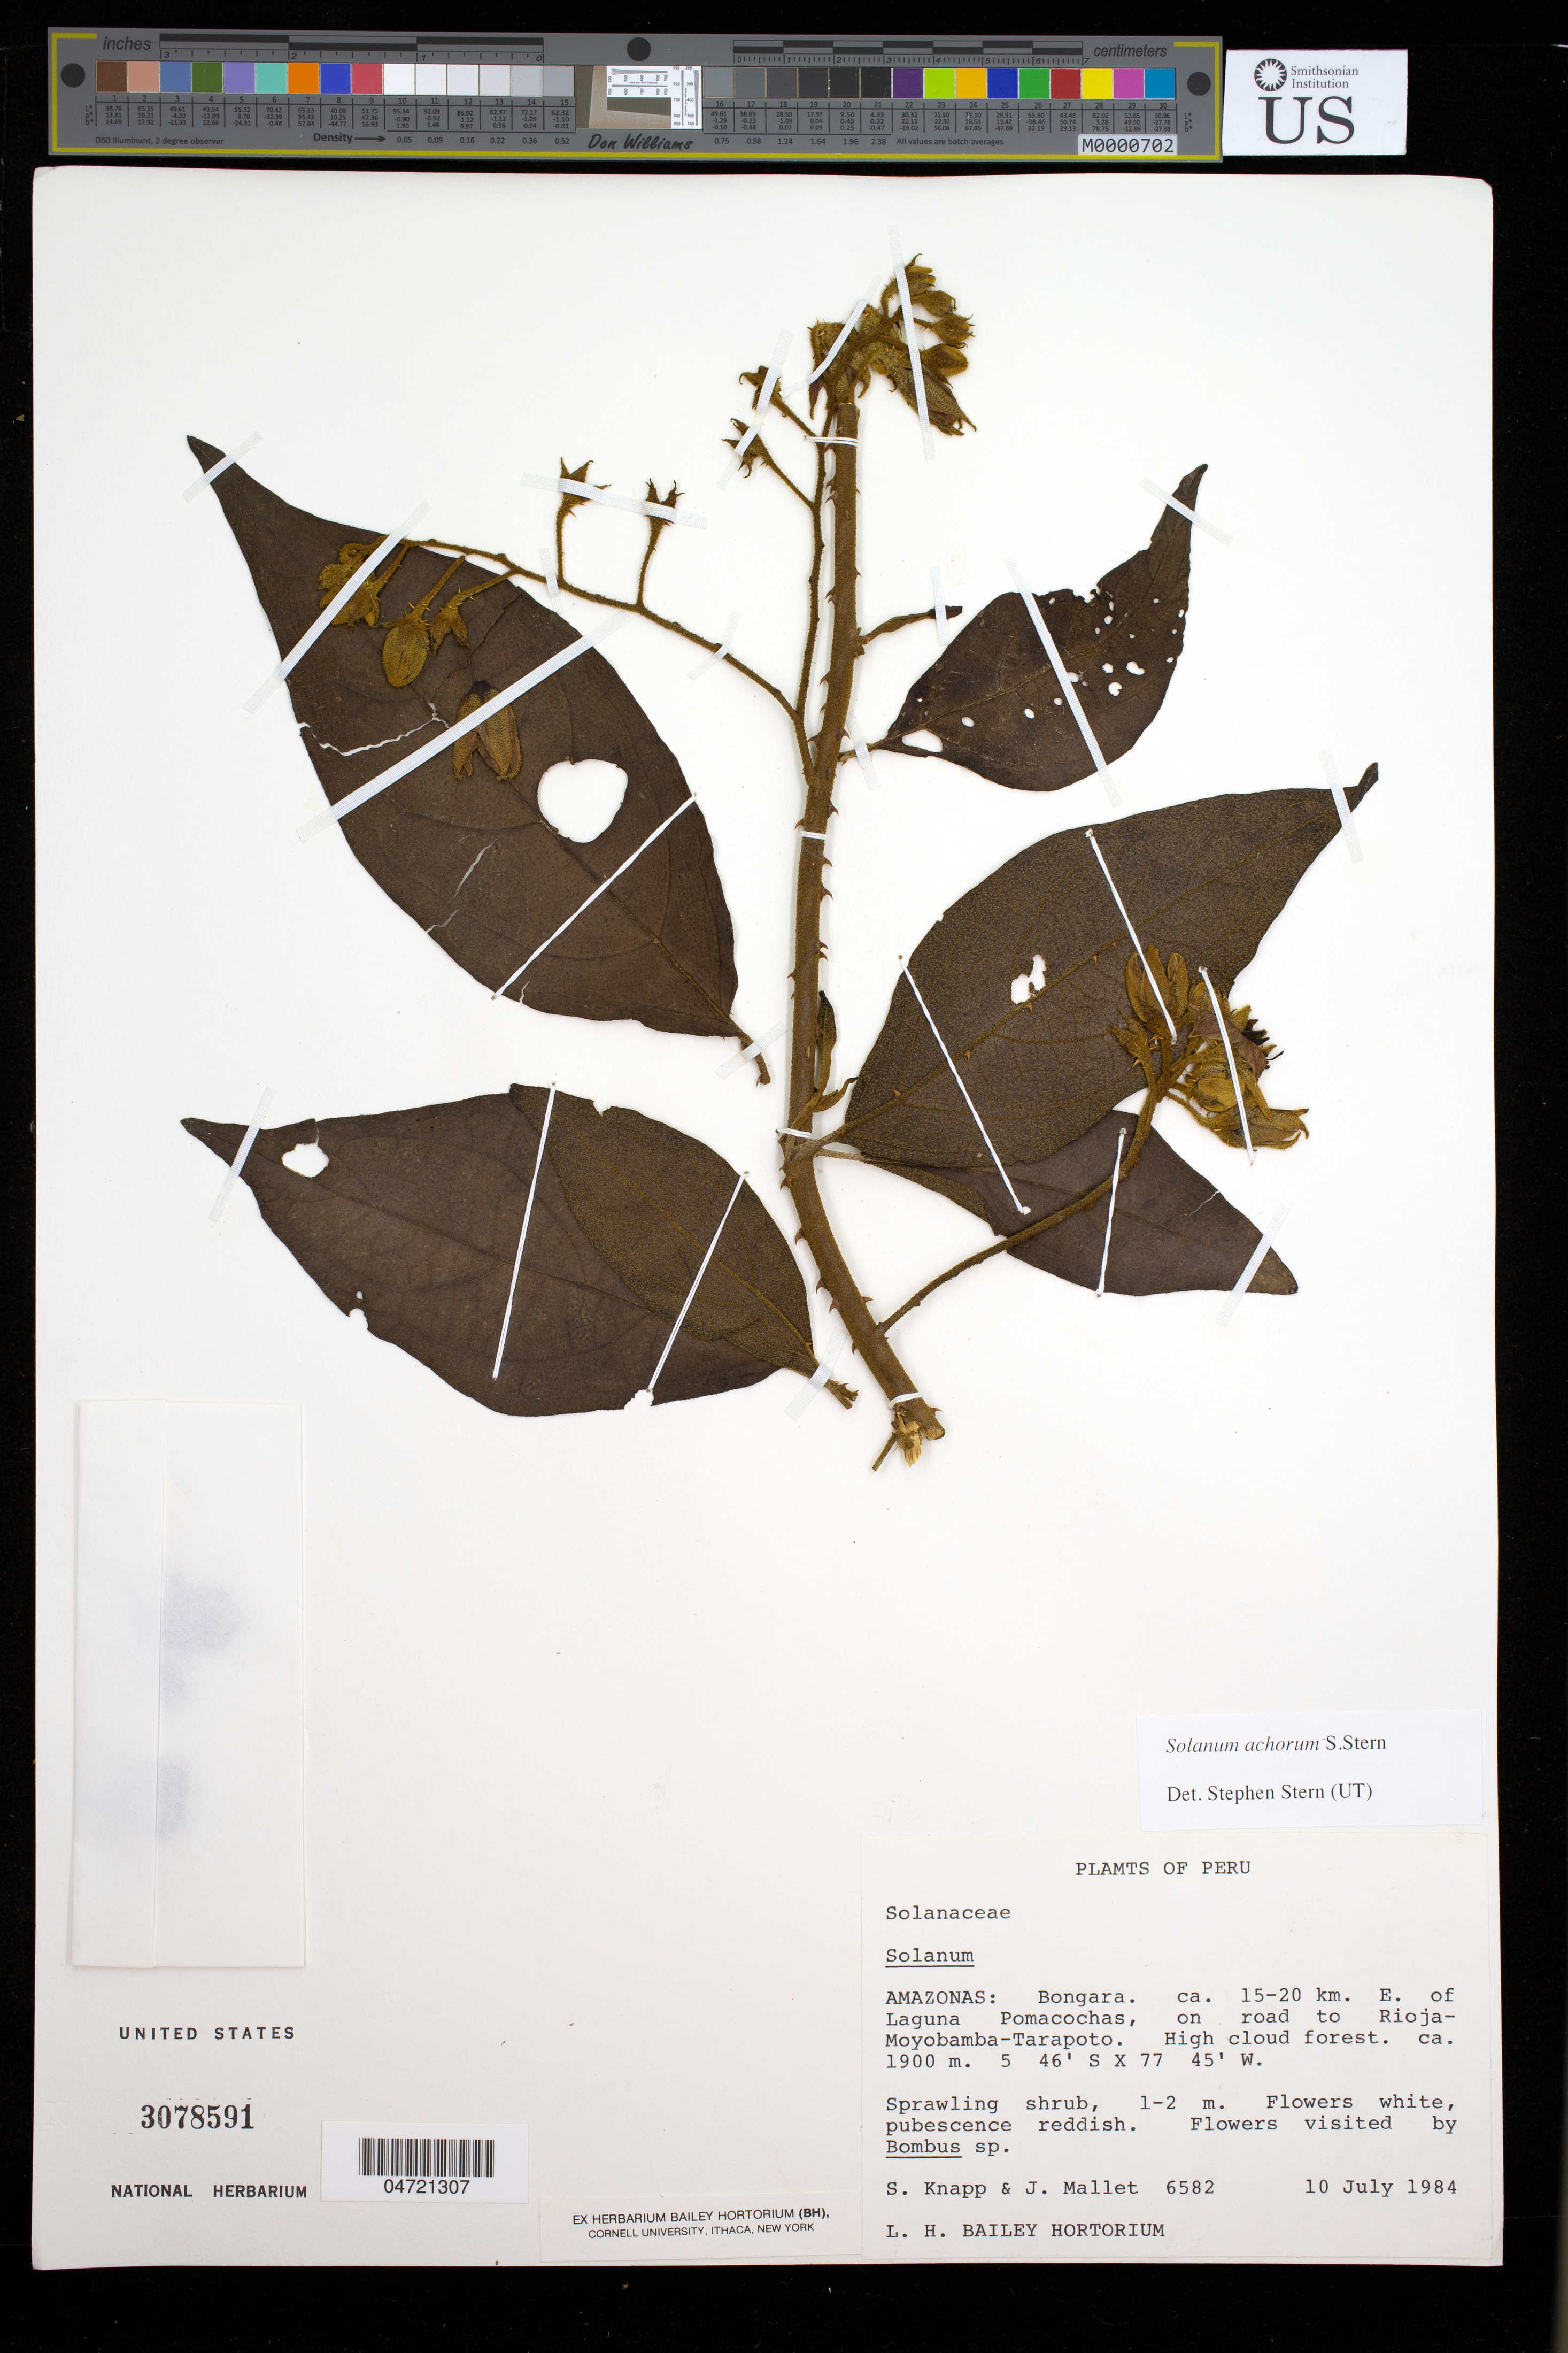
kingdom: Plantae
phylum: Tracheophyta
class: Magnoliopsida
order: Solanales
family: Solanaceae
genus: Solanum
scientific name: Solanum achorum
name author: S.R. Stern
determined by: Stern, S. R., (UT)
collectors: S. Knapp & J. Mallet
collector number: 6582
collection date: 1984-07-10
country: Peru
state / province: Amazonas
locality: Bongara, ca. 15-20 km. E. of Laguna Pomacochas on road to Rioja-Moyobamba-Tarapoto.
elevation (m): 1900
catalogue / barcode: US 3078591